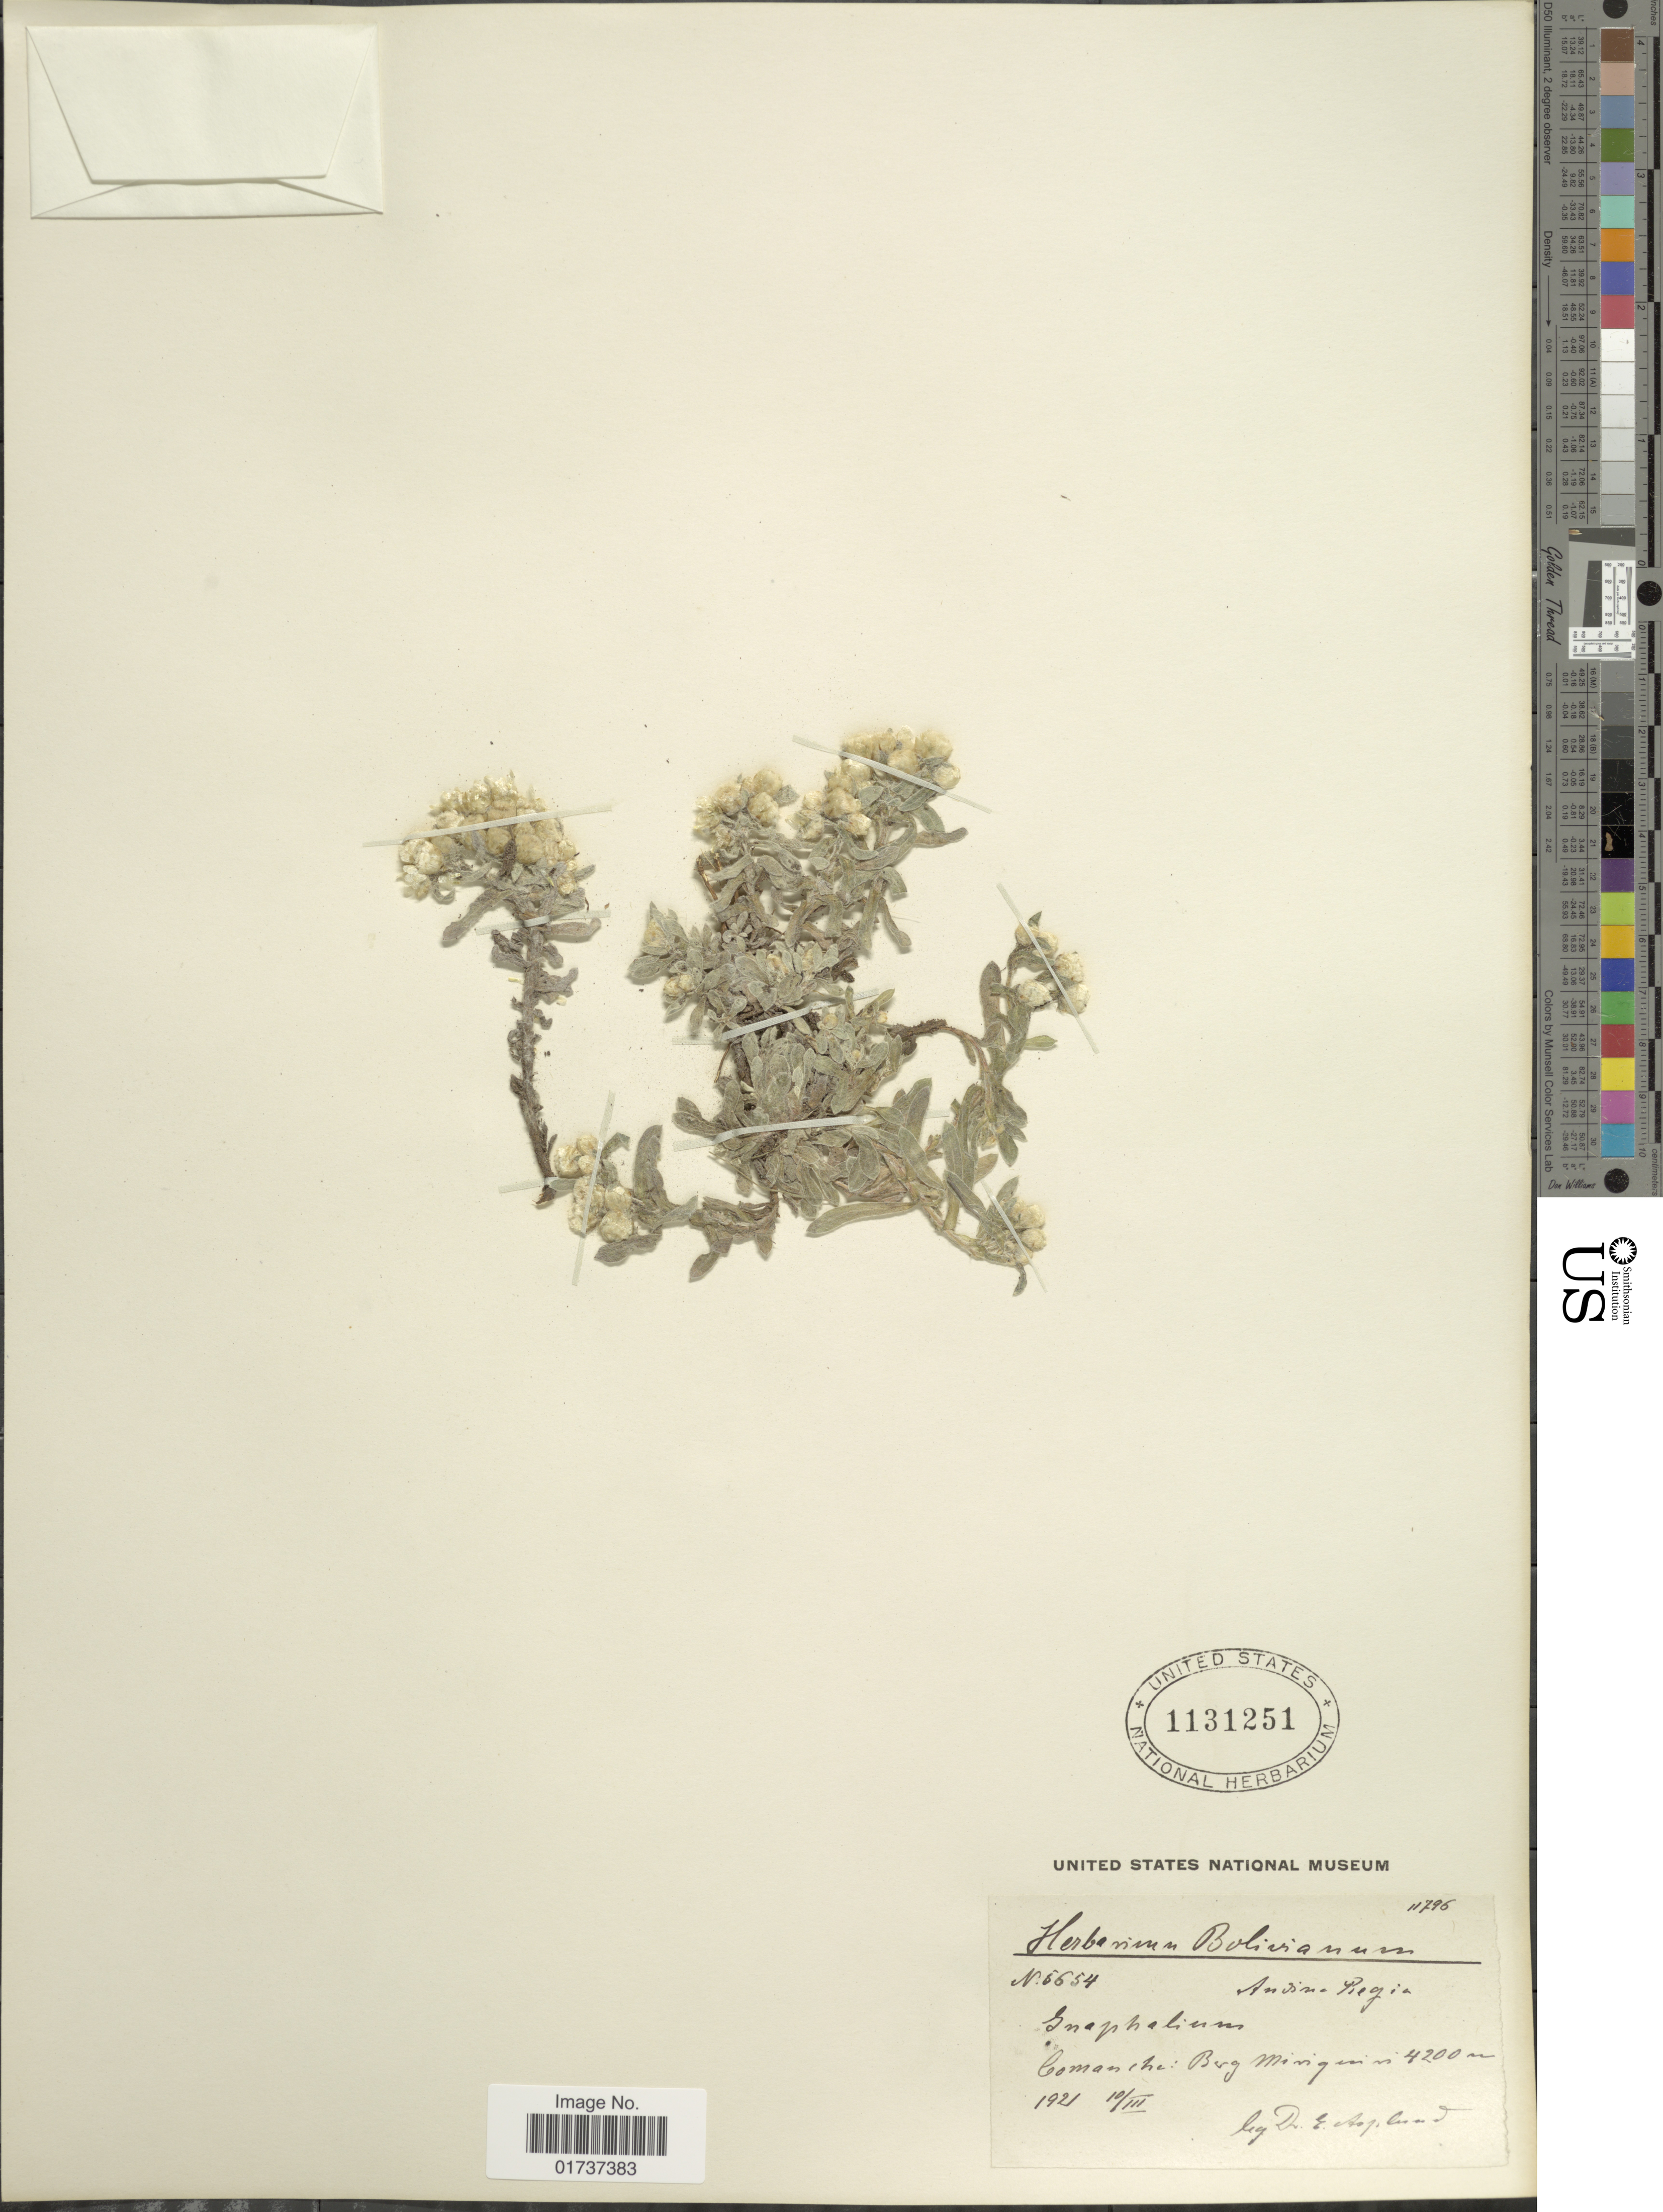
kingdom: Plantae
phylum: Tracheophyta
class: Magnoliopsida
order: Asterales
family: Asteraceae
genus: Gnaphalium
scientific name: Gnaphalium sp.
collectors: E. Asplund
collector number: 5654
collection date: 1921-03-10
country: Bolivia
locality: Comanche: Berg Miriquiri, Andine Regio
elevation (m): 4200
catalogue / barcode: US 1131251